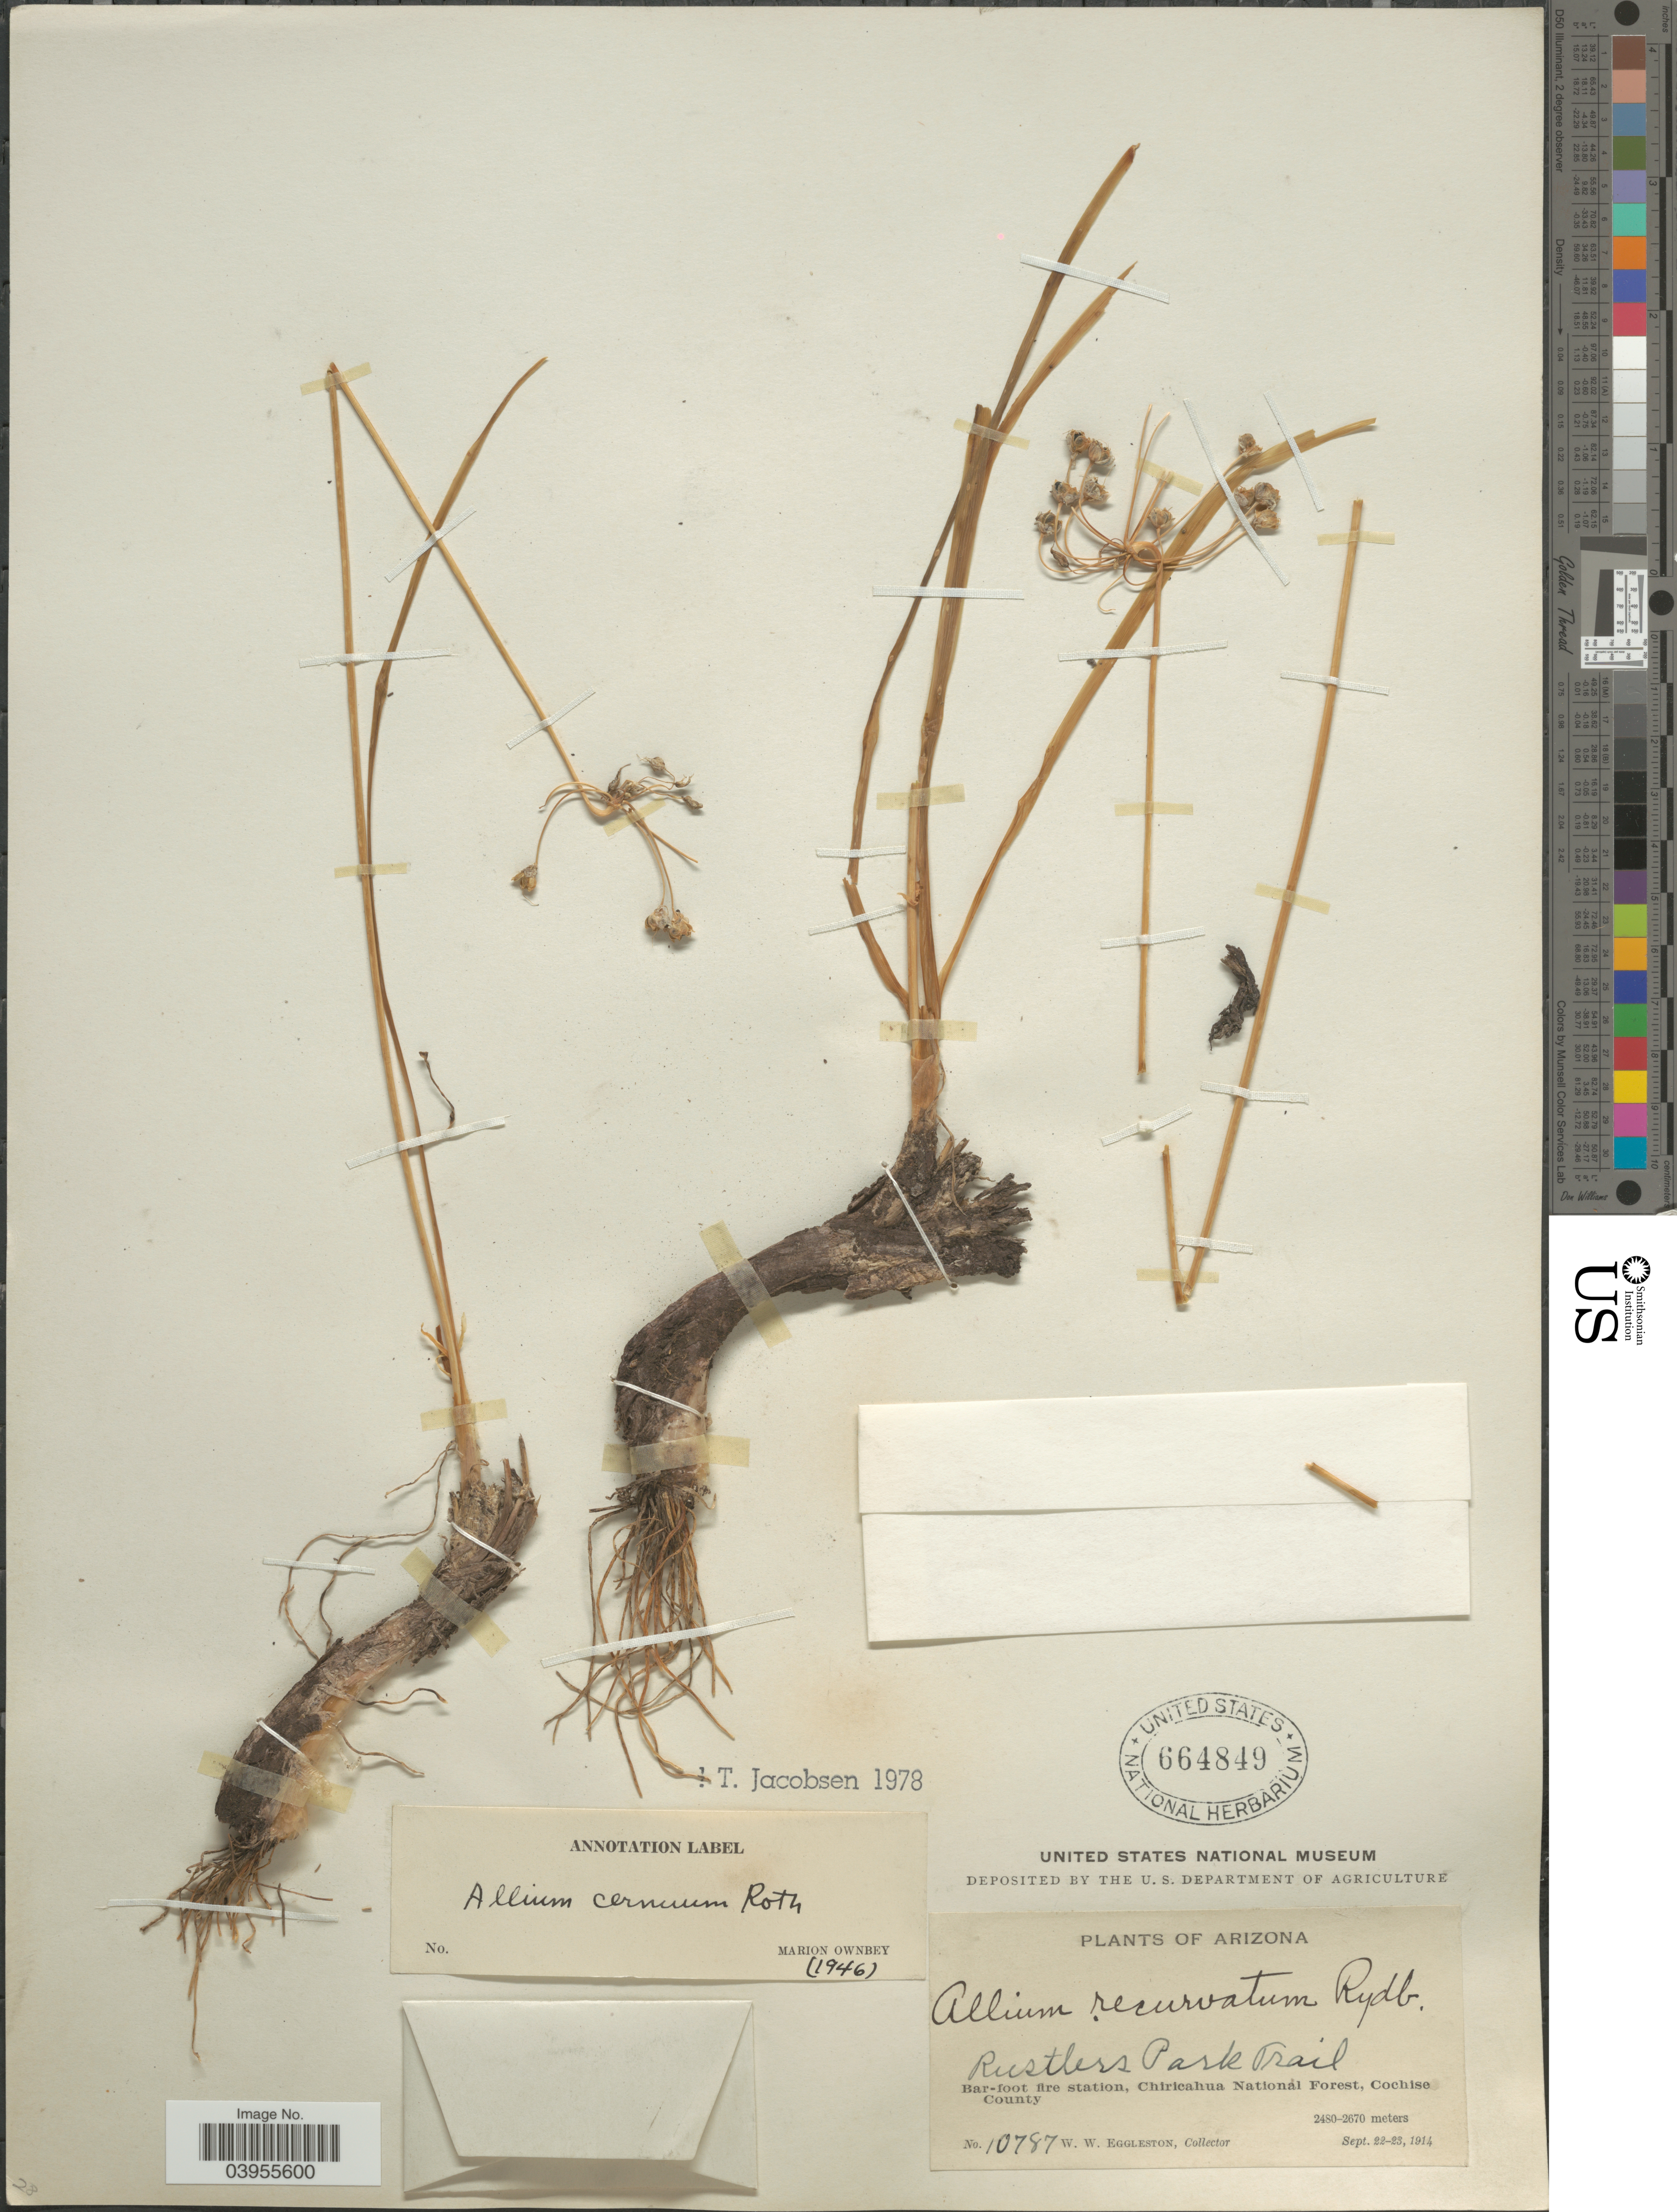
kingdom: Plantae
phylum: Tracheophyta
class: Liliopsida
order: Asparagales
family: Amaryllidaceae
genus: Allium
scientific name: Allium cernuum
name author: Roth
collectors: W. W. Eggleston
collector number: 10787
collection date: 1914-09-22/1914-09-23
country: United States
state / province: Arizona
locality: Rustlers Park Trail. Bar-foot fire station, Chiricahua National Forest, Cochise County.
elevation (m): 2480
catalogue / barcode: US 664849